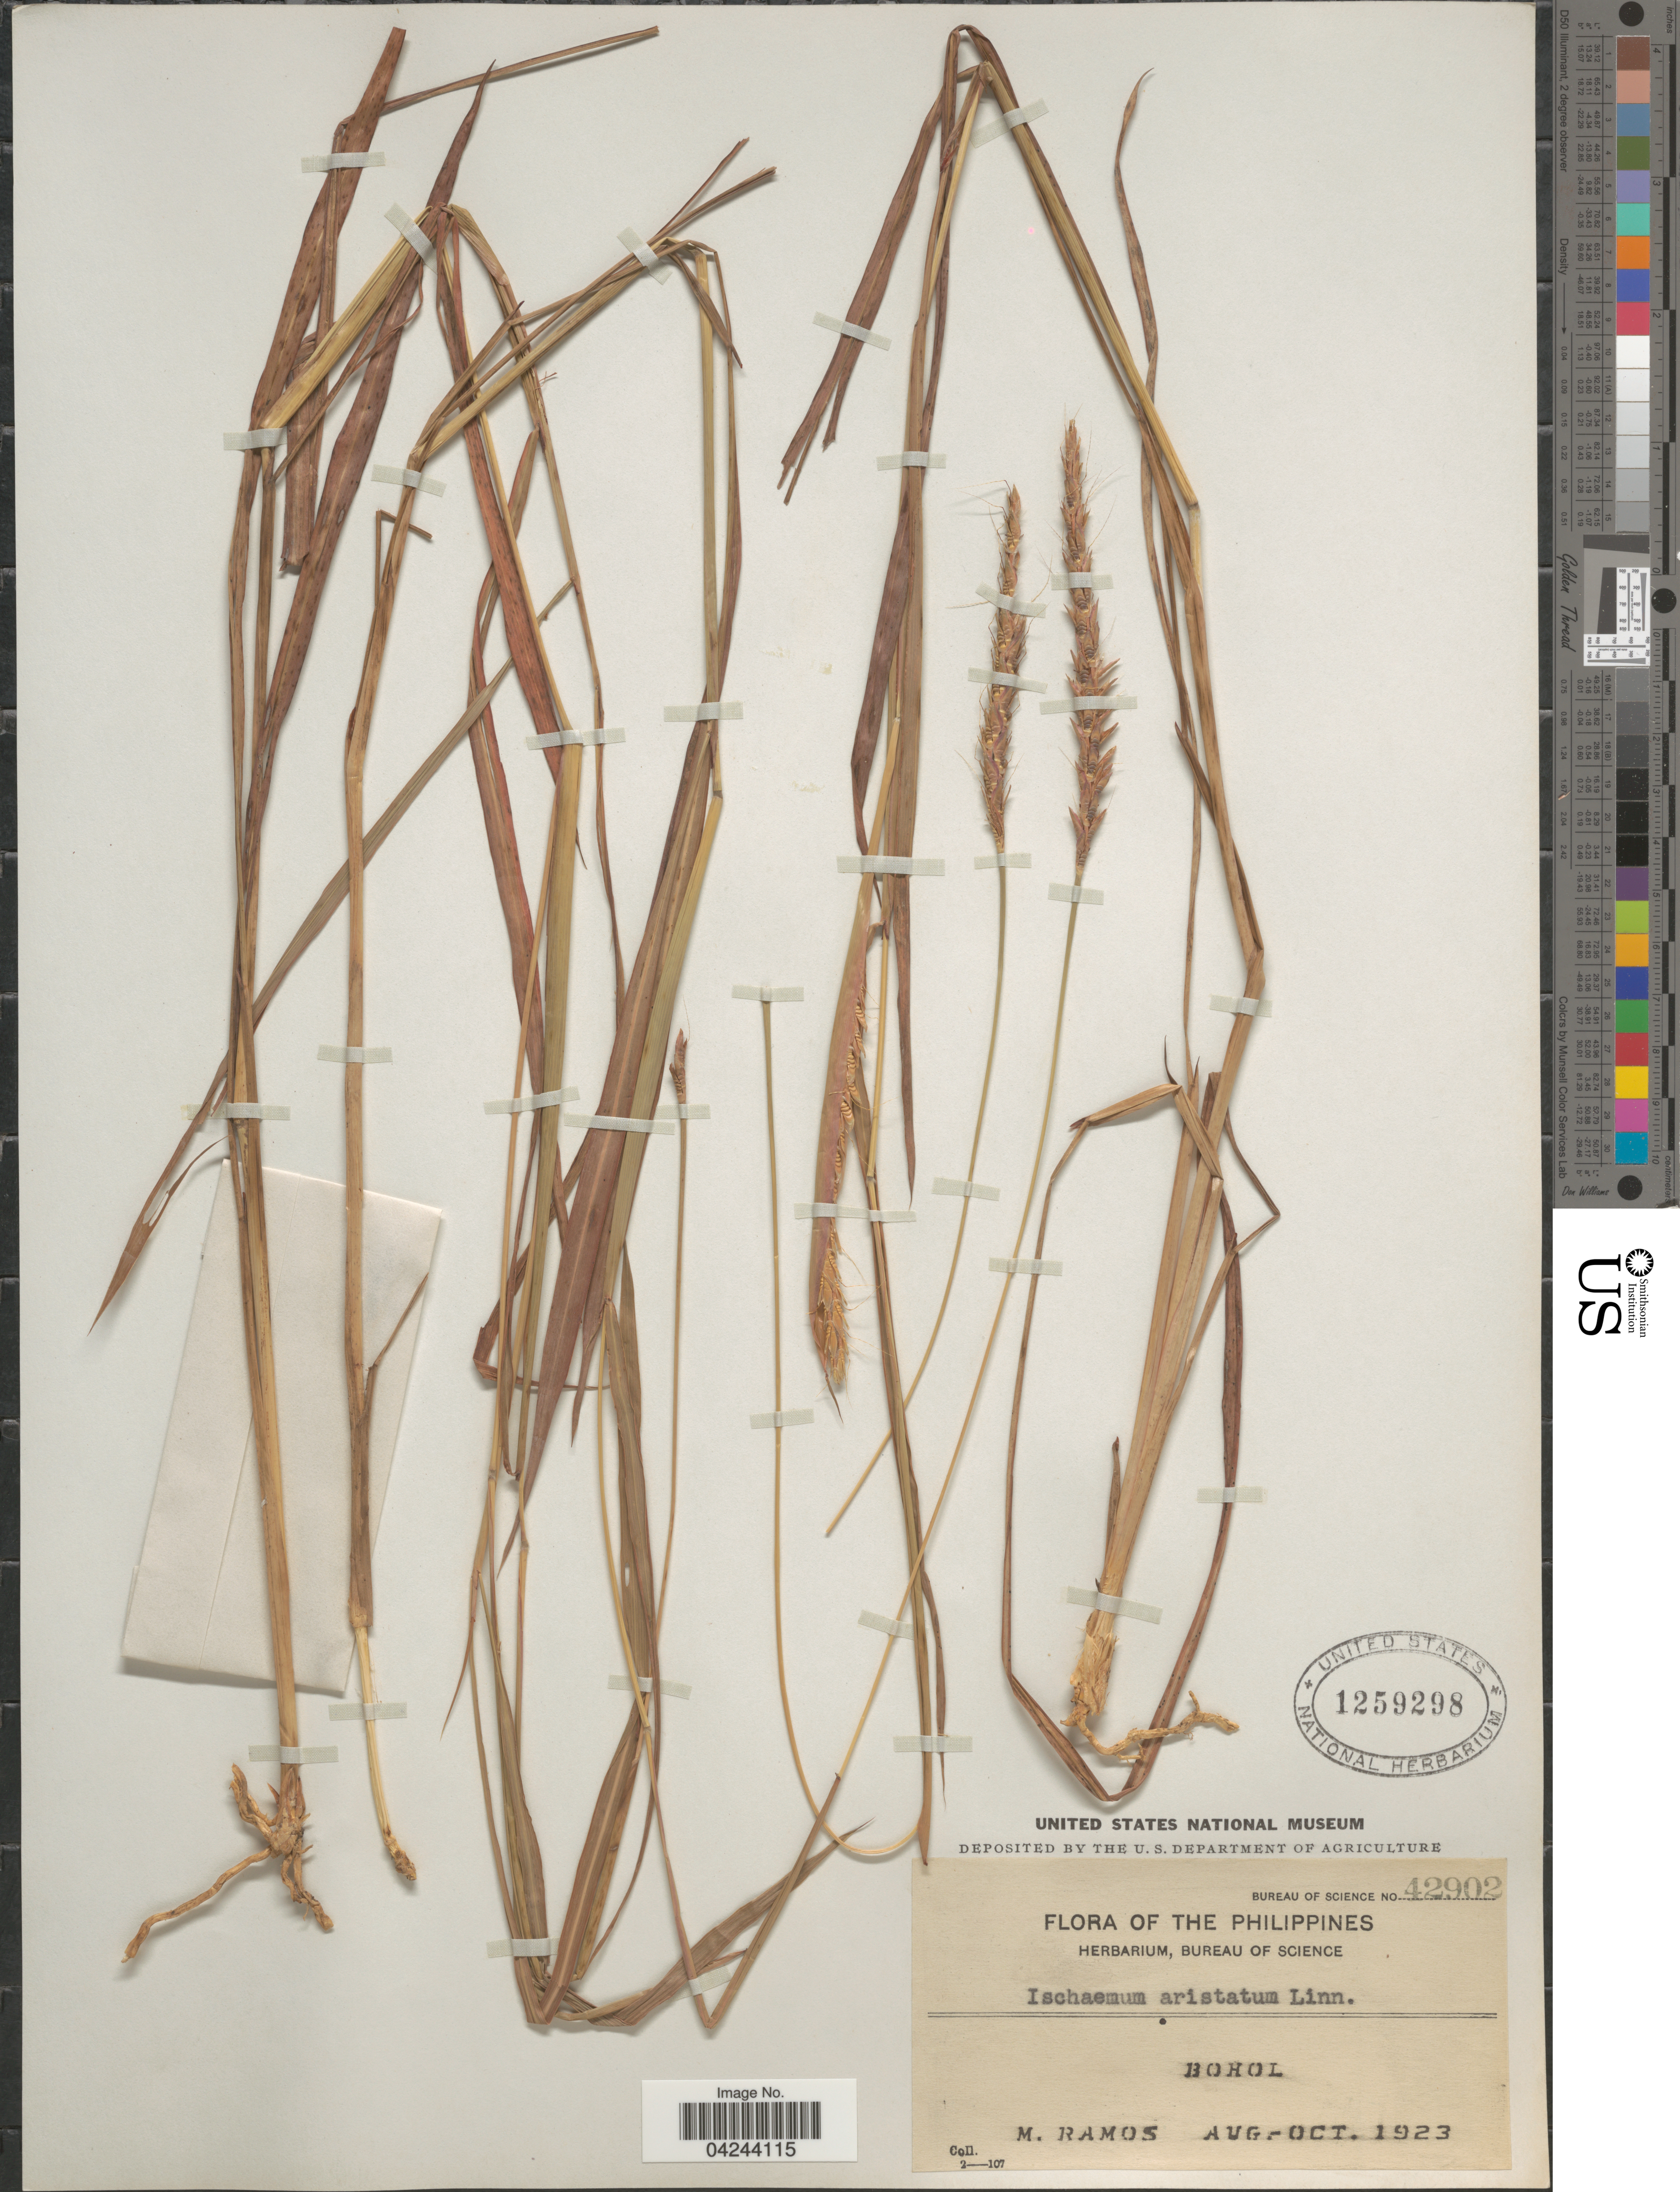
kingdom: Plantae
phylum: Tracheophyta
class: Liliopsida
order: Poales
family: Poaceae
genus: Ischaemum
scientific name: Ischaemum aristatum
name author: L.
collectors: M. Ramos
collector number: Bureau of Science 42902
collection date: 1923-08/1923-10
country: Philippines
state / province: Central Visayas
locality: Bohol.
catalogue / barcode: US 1259298